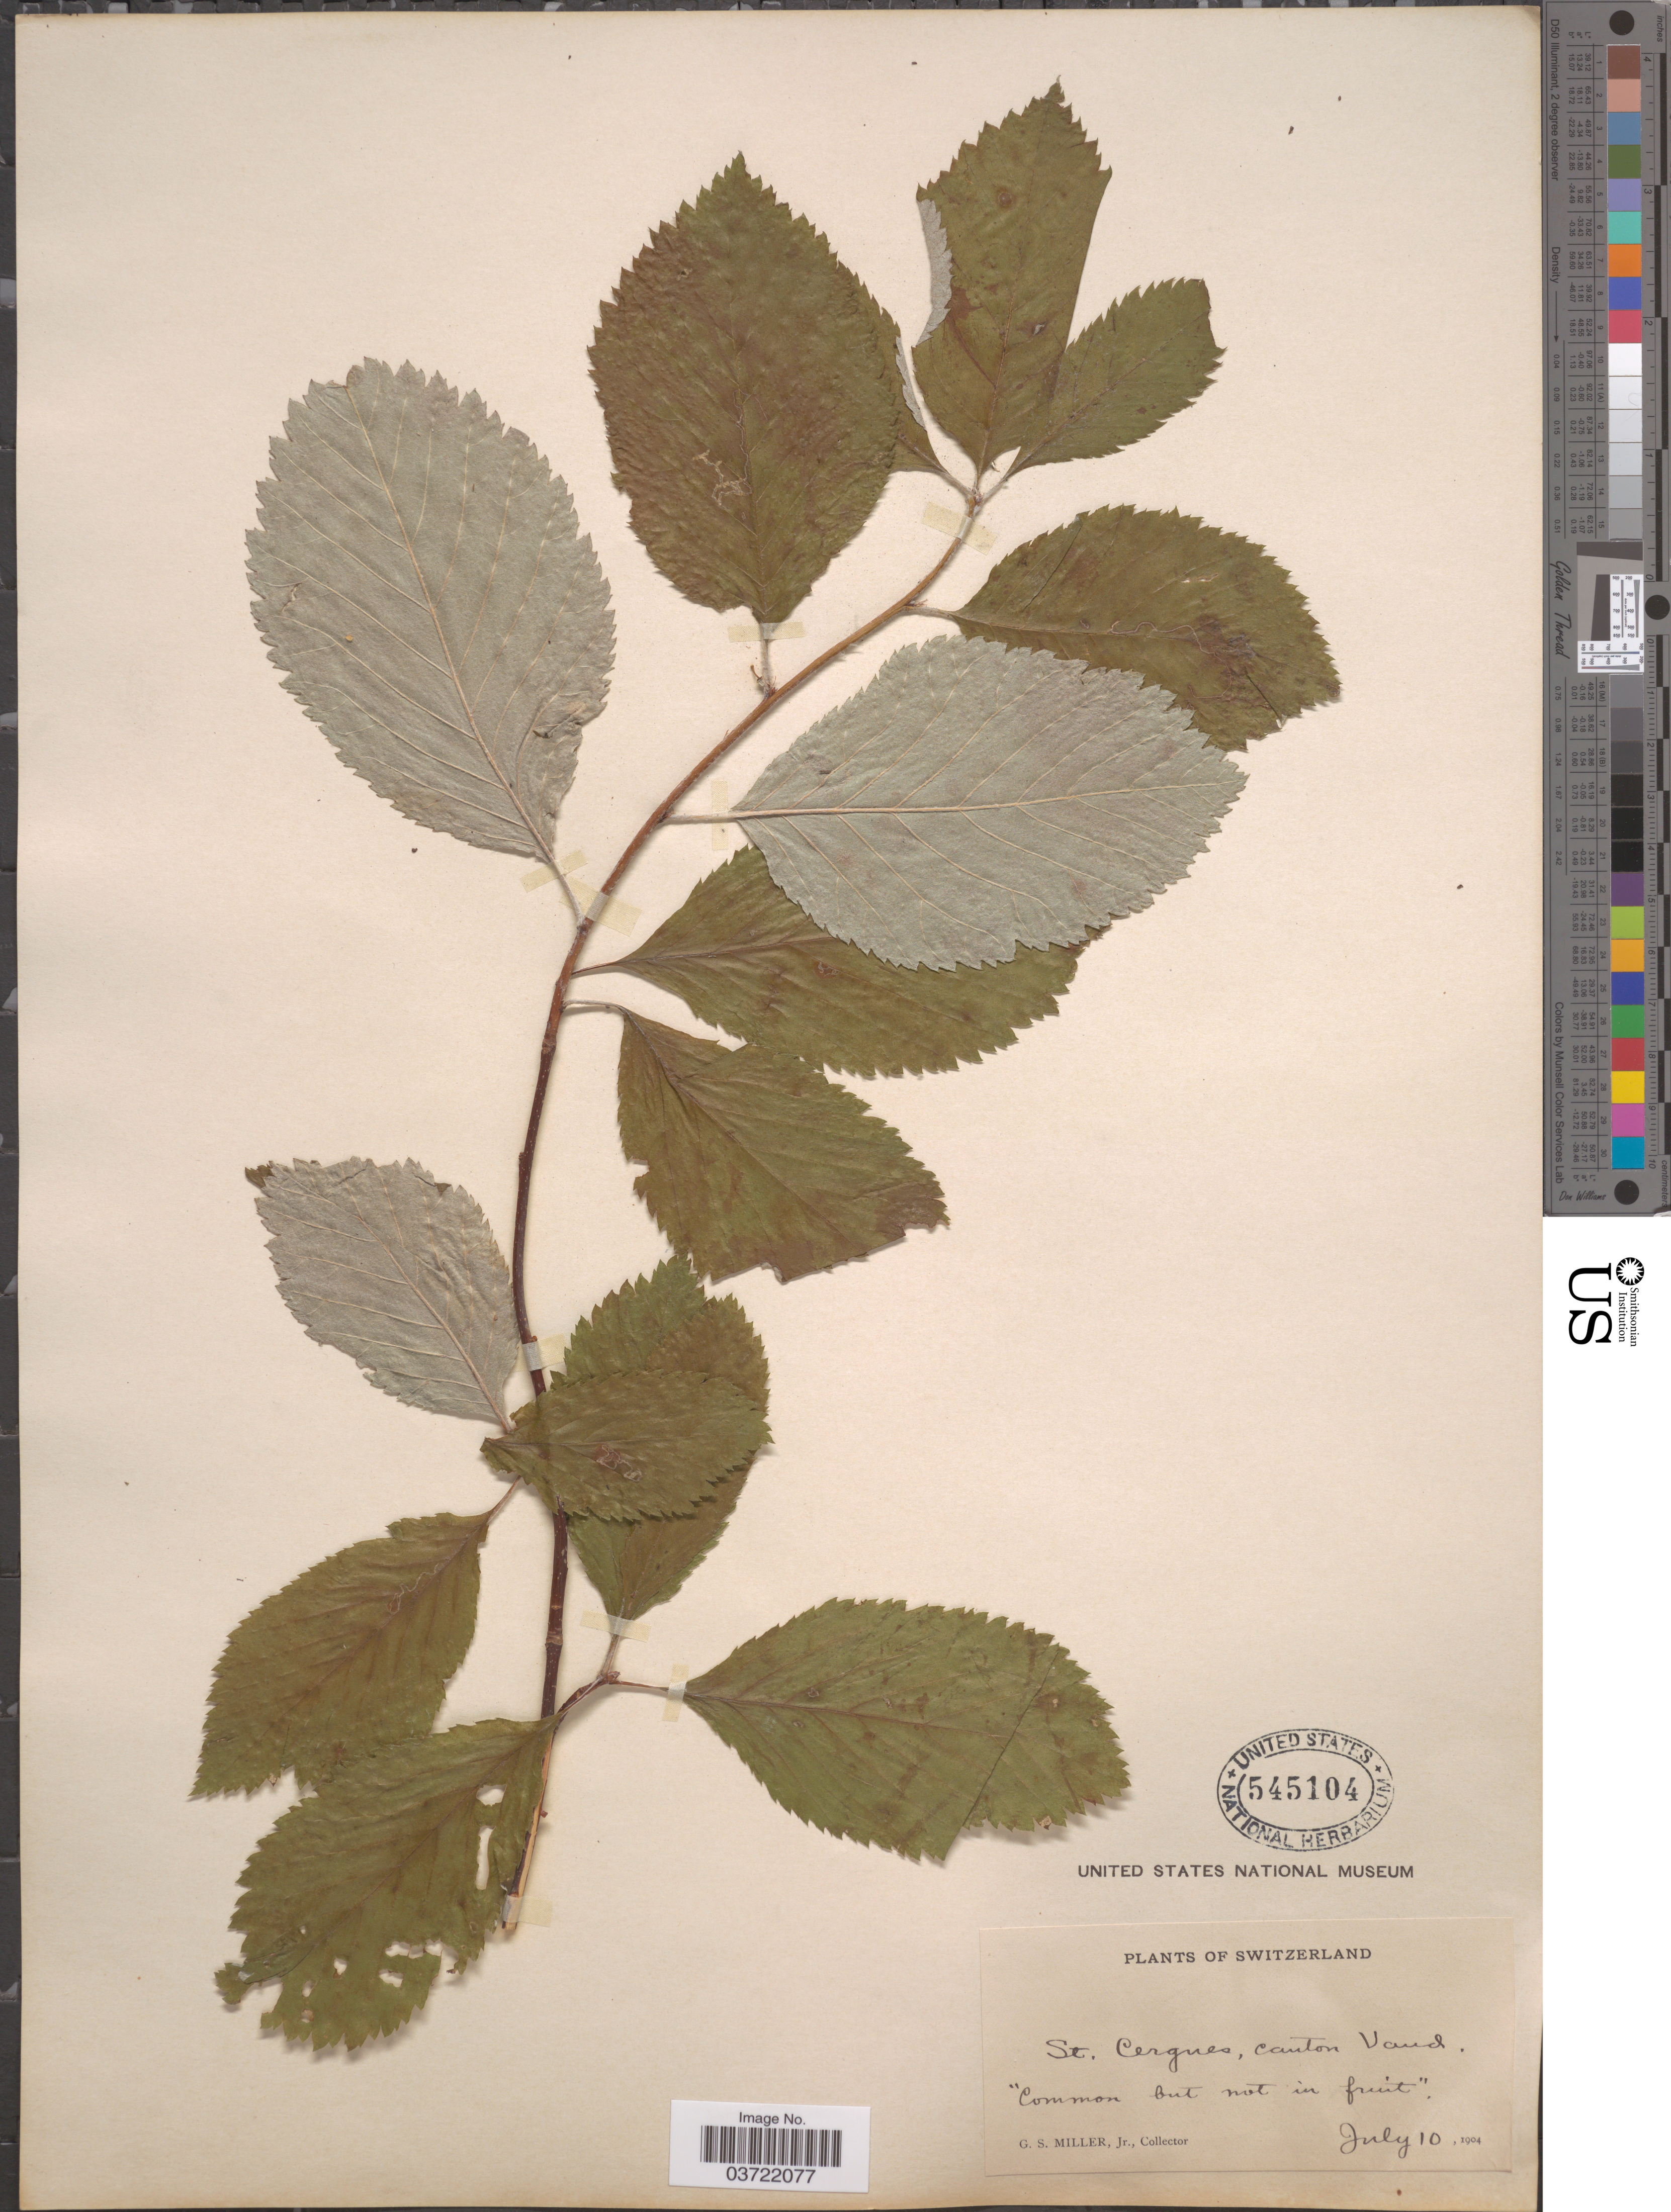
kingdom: Plantae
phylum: Tracheophyta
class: Liliopsida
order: Poales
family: Juncaceae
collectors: G. S. Miller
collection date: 1904-07-10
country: Switzerland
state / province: Vaud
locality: St. Cergues, Canton Vaud.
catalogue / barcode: US 545104